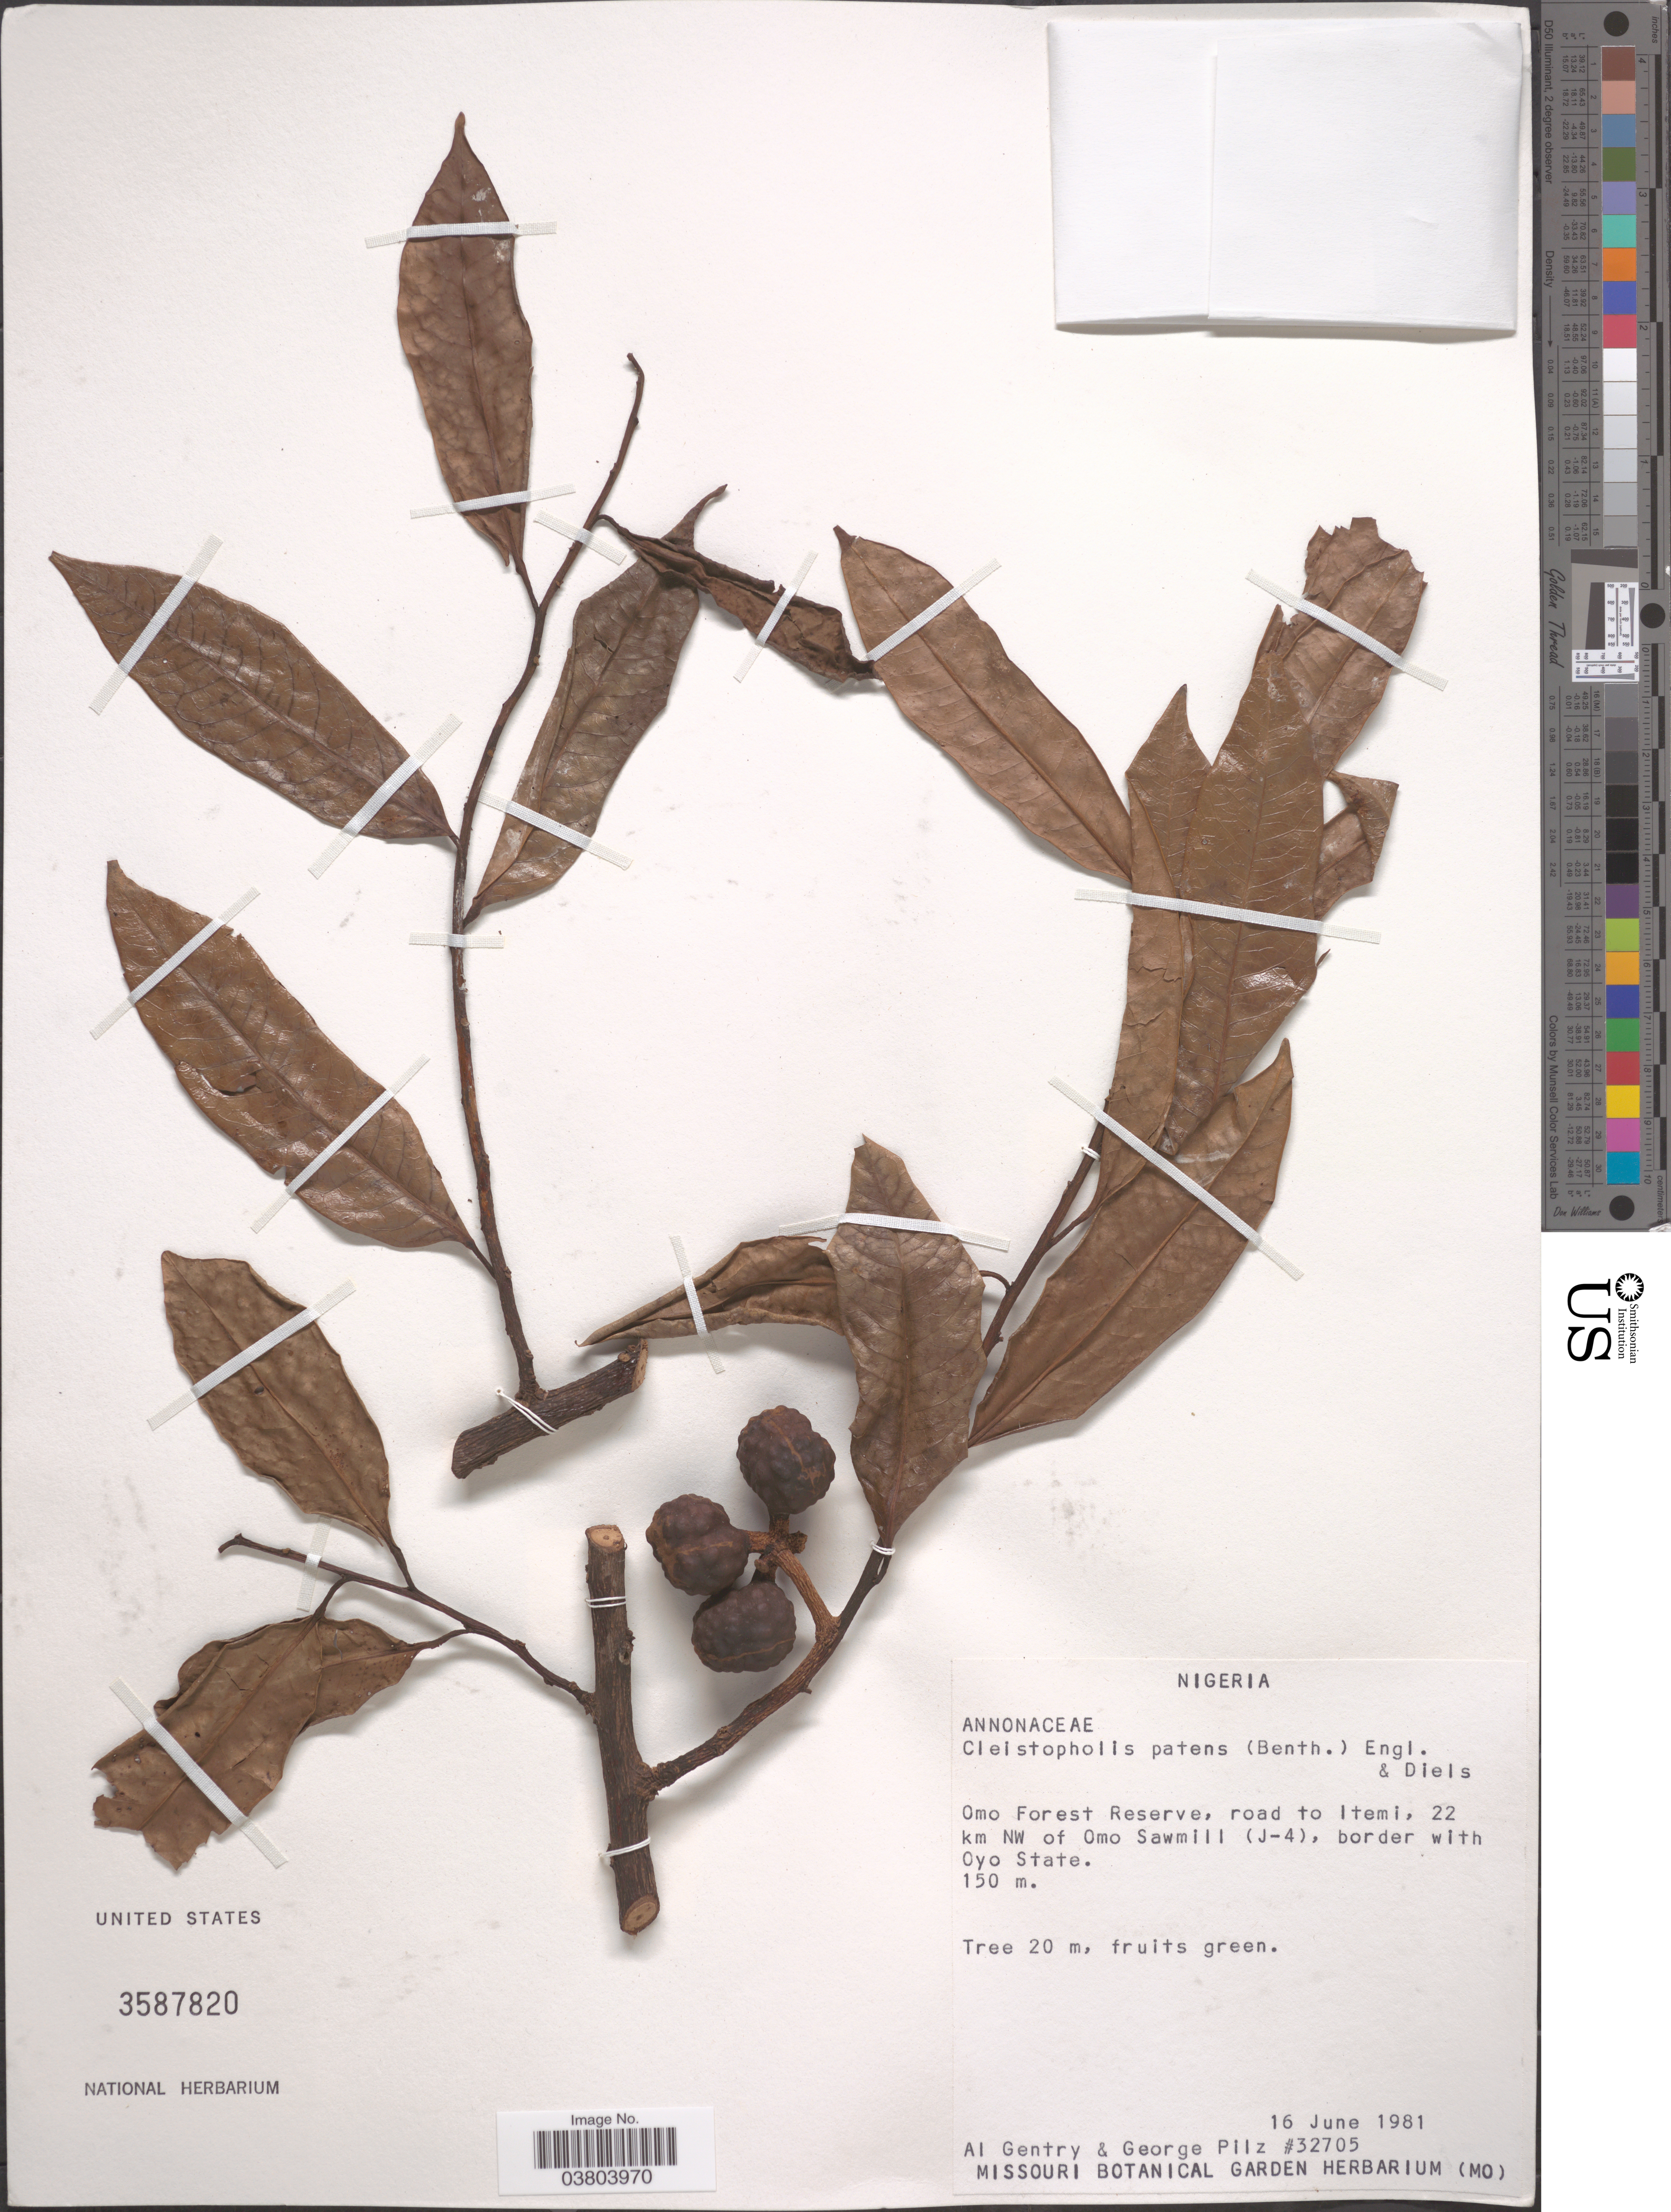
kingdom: Plantae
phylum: Tracheophyta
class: Magnoliopsida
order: Magnoliales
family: Annonaceae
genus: Cleistopholis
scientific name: Cleistopholis patens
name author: (Benth.) Engl. & Diels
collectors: A. H. Gentry & G. E. Pilz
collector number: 32705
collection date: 1981-06-16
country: Nigeria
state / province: Oyo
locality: Omo Forest Reserve, road to Itemi, 22 km NW of Omo Sawmill (J-4), border with Oyo State.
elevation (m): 150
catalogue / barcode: US 3587820